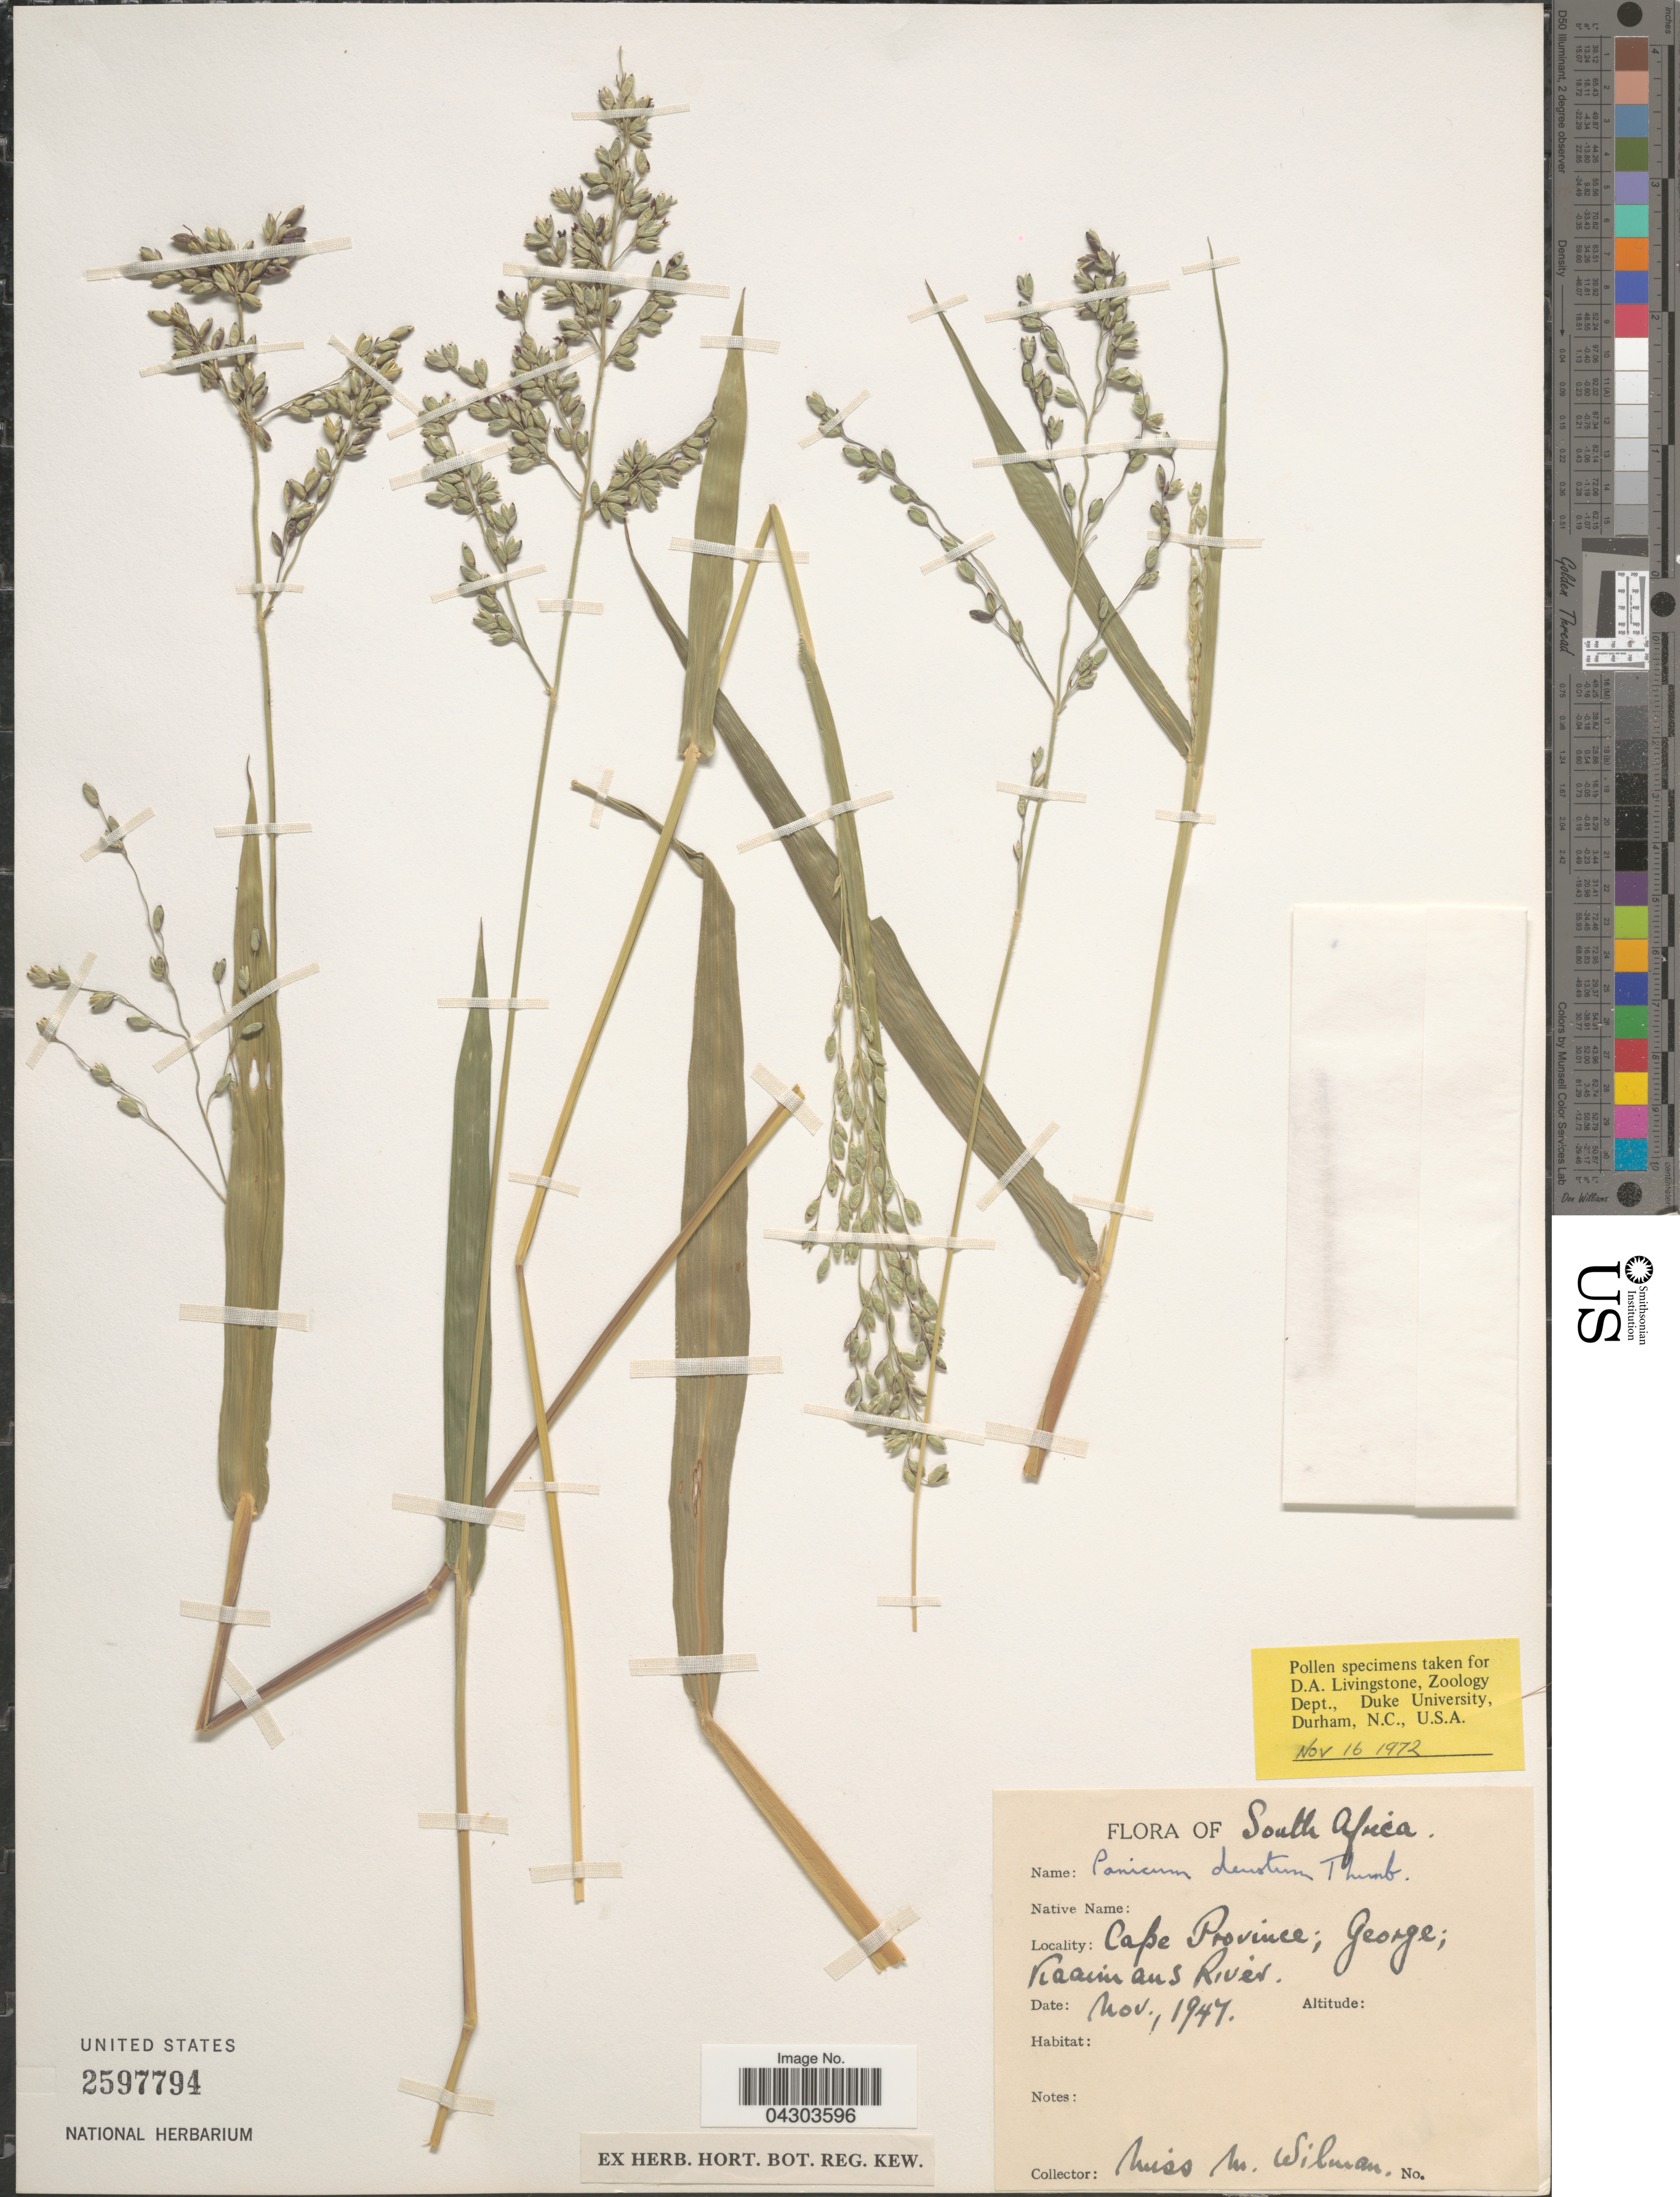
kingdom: Plantae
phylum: Tracheophyta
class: Liliopsida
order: Poales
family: Poaceae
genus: Panicum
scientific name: Panicum deustum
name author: Thunb.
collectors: M. Wilman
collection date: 1947-11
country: South Africa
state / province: Western Cape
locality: George; Kaaimans River.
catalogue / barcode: US 2597794